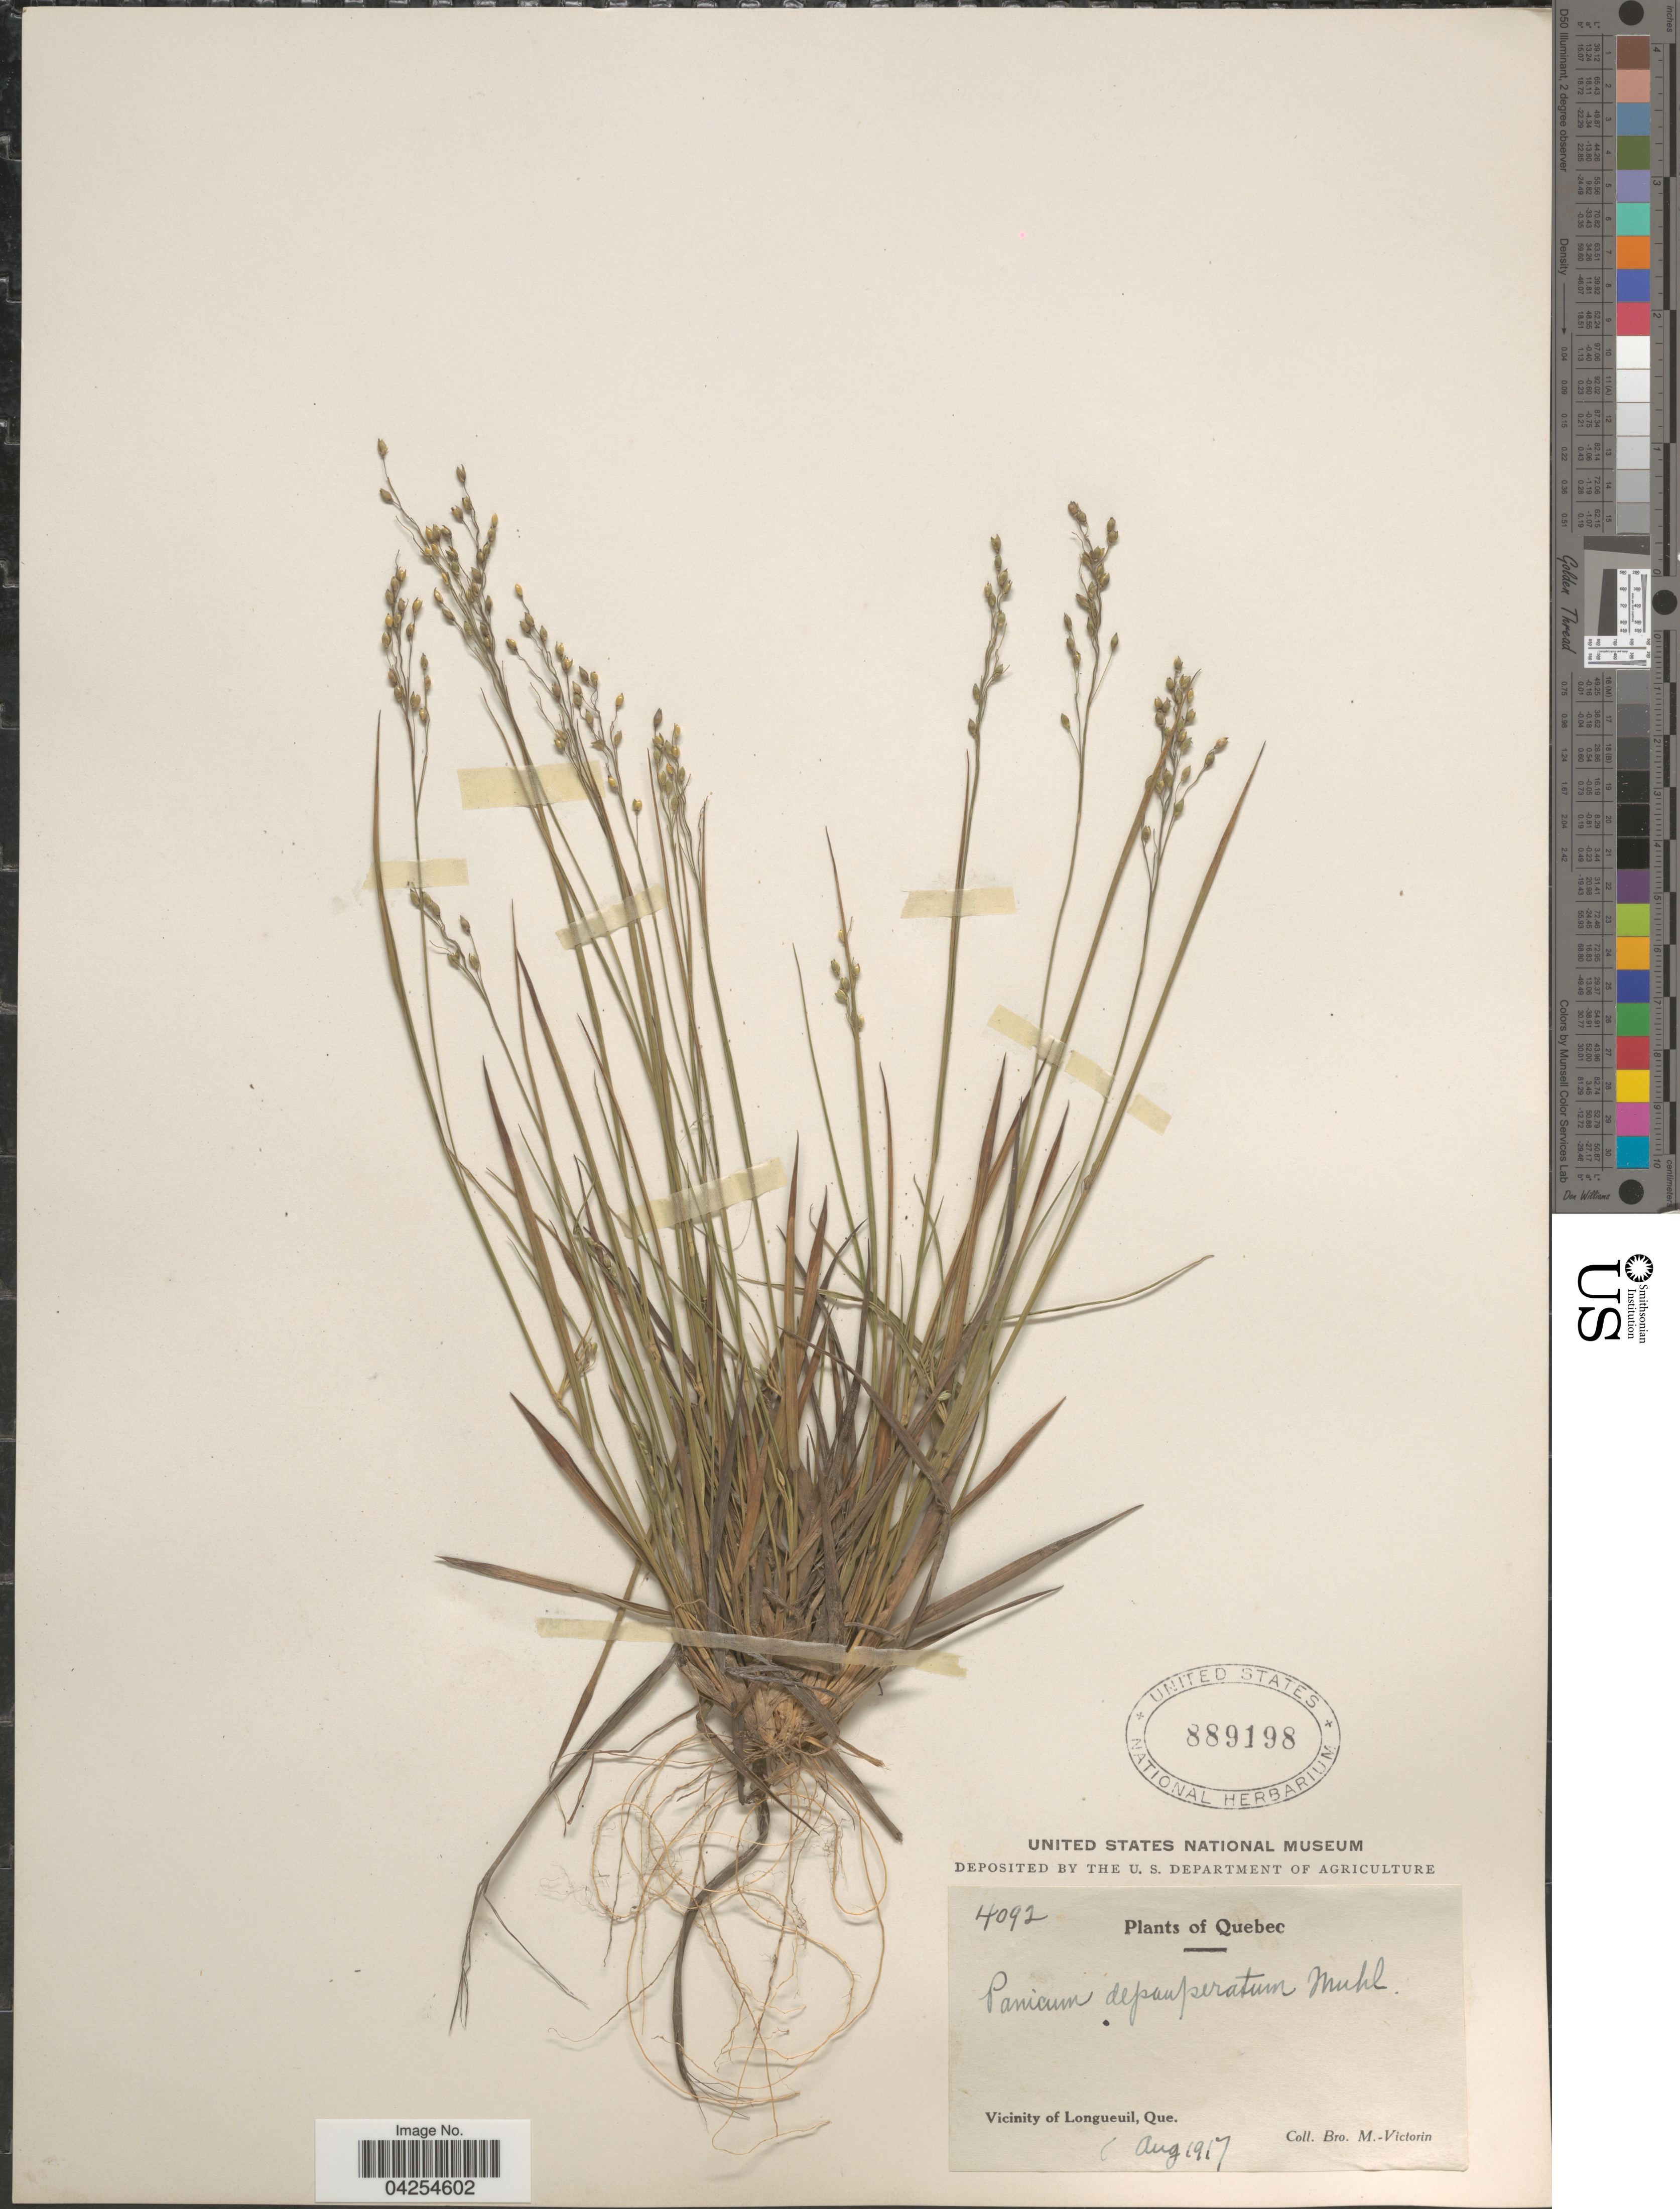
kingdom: Plantae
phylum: Tracheophyta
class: Liliopsida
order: Poales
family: Poaceae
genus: Dichanthelium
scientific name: Dichanthelium depauperatum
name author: (Muhl.) Gould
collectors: Fr. Marie-Victorin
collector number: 4092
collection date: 1917-08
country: Canada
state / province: Quebec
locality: Vicinity of Longueuil.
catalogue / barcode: US 889198